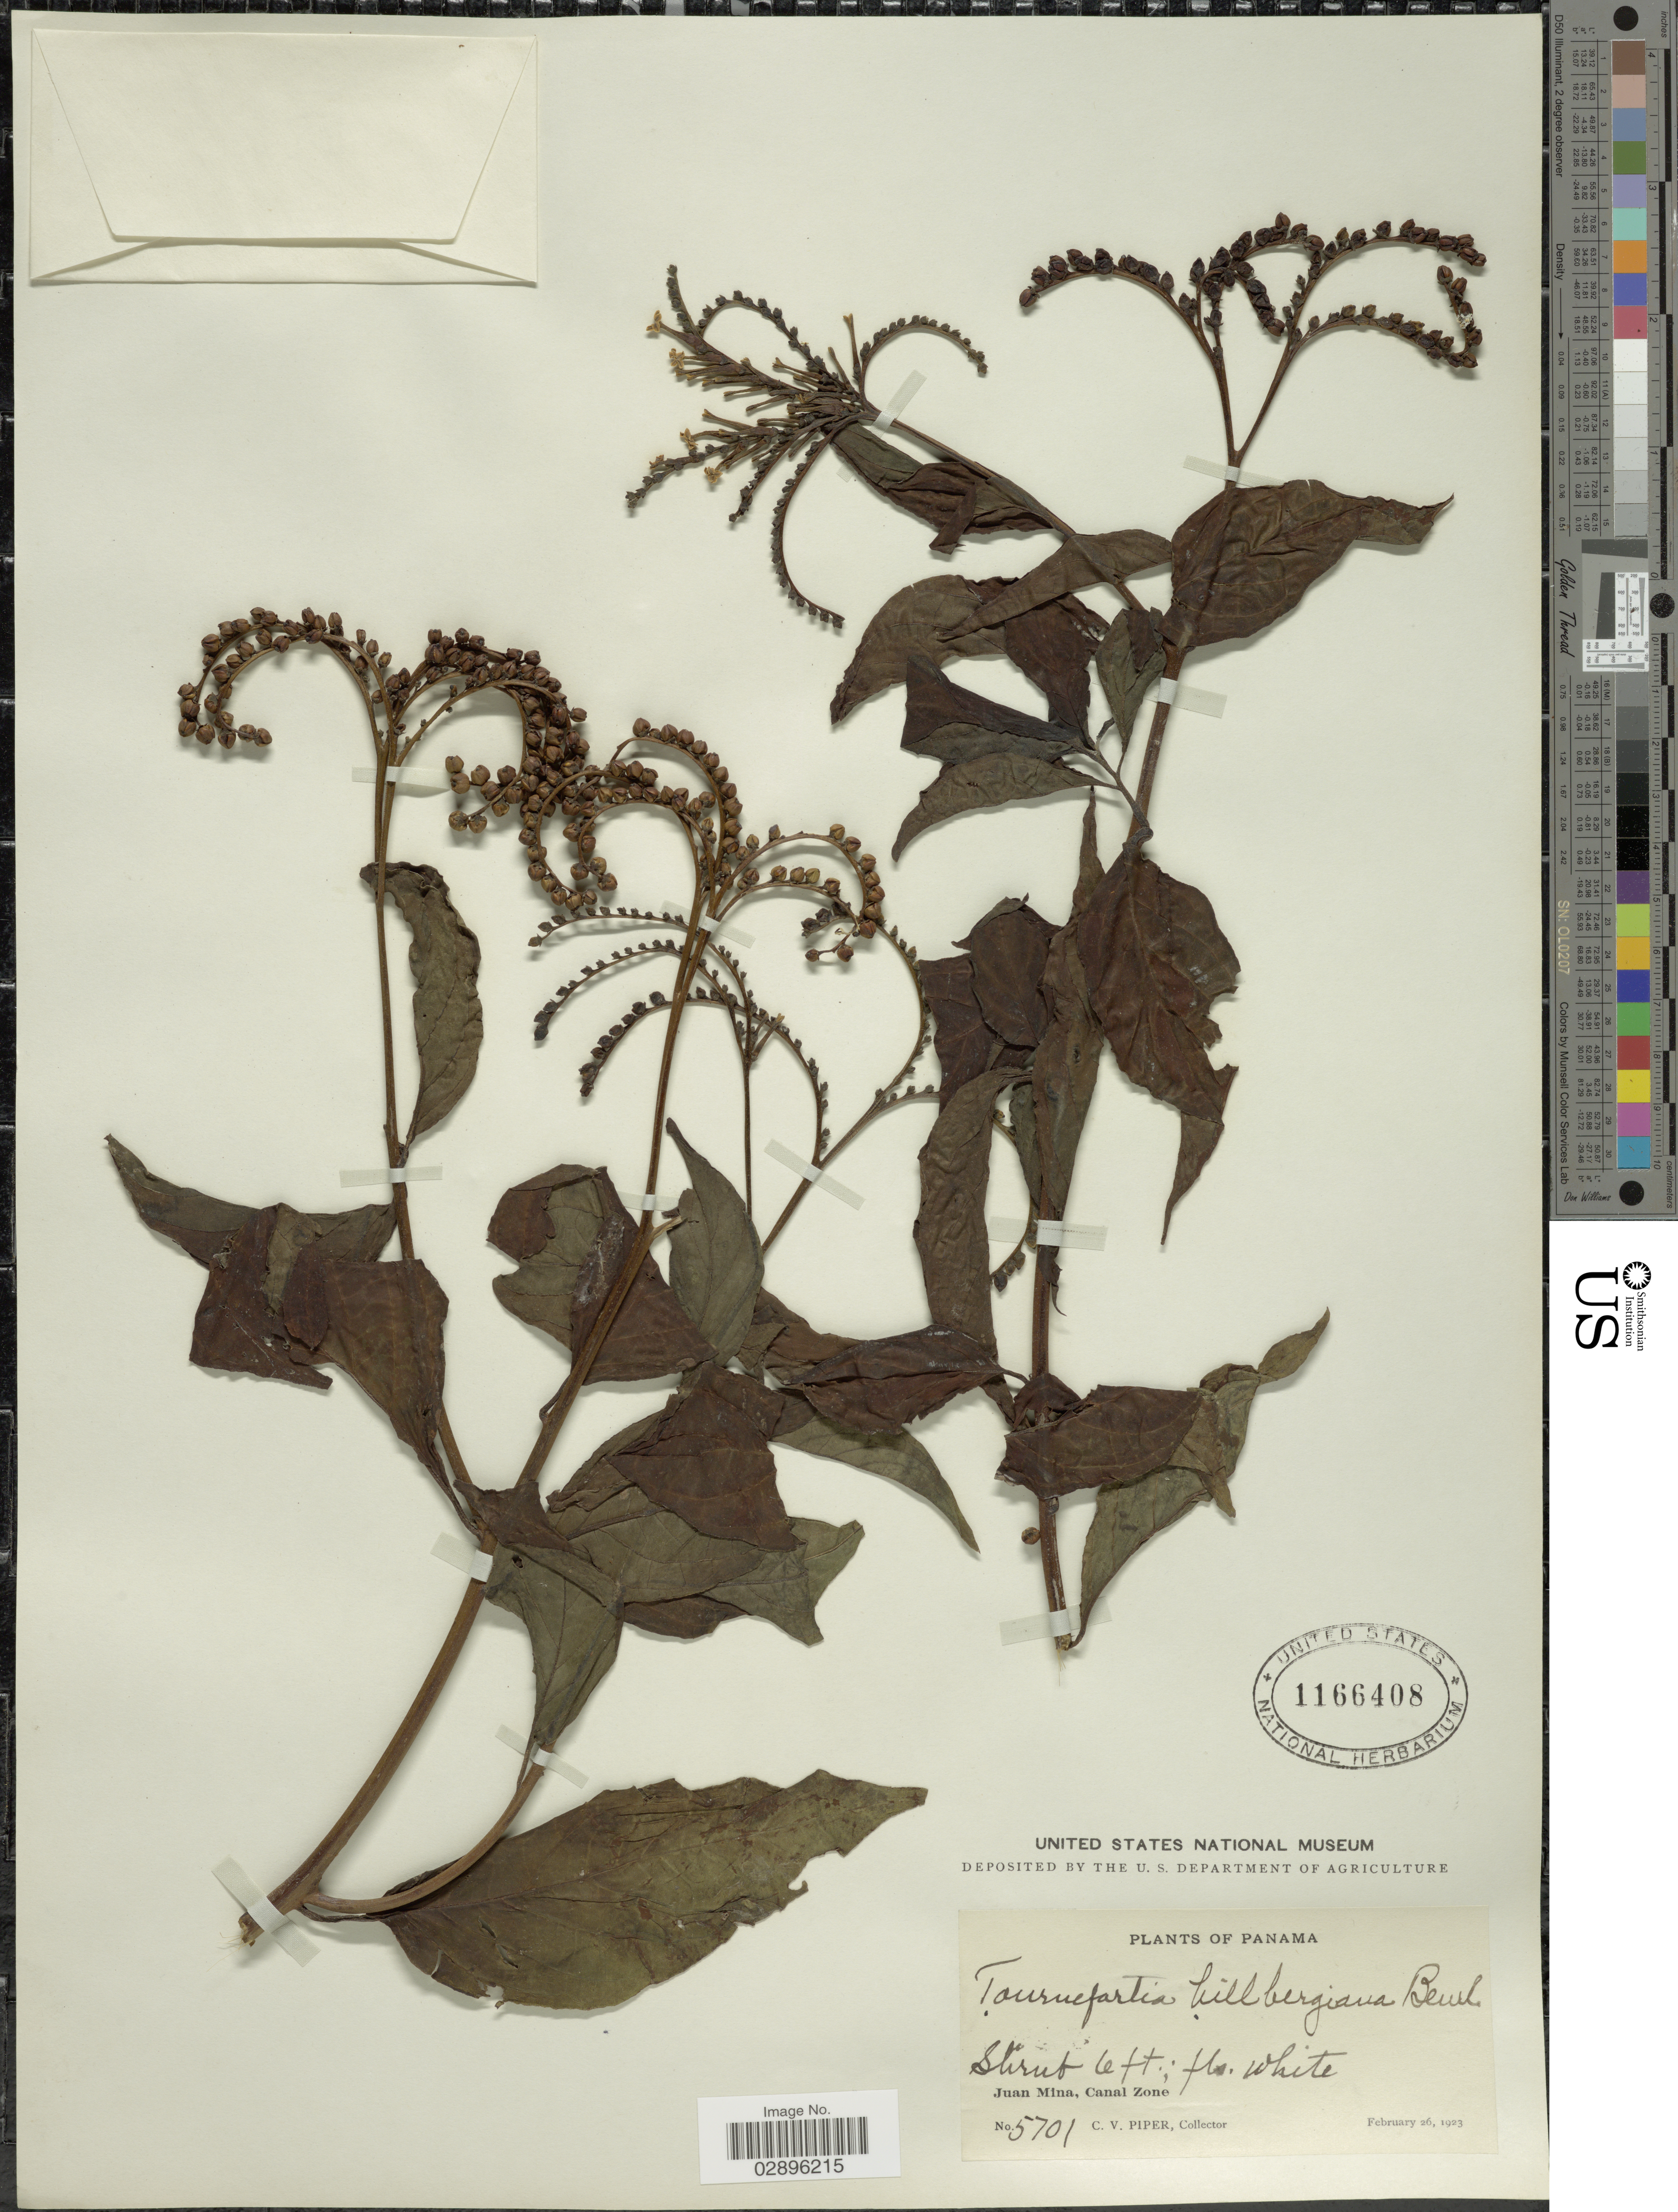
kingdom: Plantae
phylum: Tracheophyta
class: Magnoliopsida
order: Boraginales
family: Heliotropiaceae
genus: Tournefortia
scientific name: Tournefortia angustiflora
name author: Ruiz & Pav.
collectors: C. V. Piper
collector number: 5701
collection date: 1923-02-26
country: Panama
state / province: Colón / Panamá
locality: Juan Mina, Canal Zone.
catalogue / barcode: US 1166408